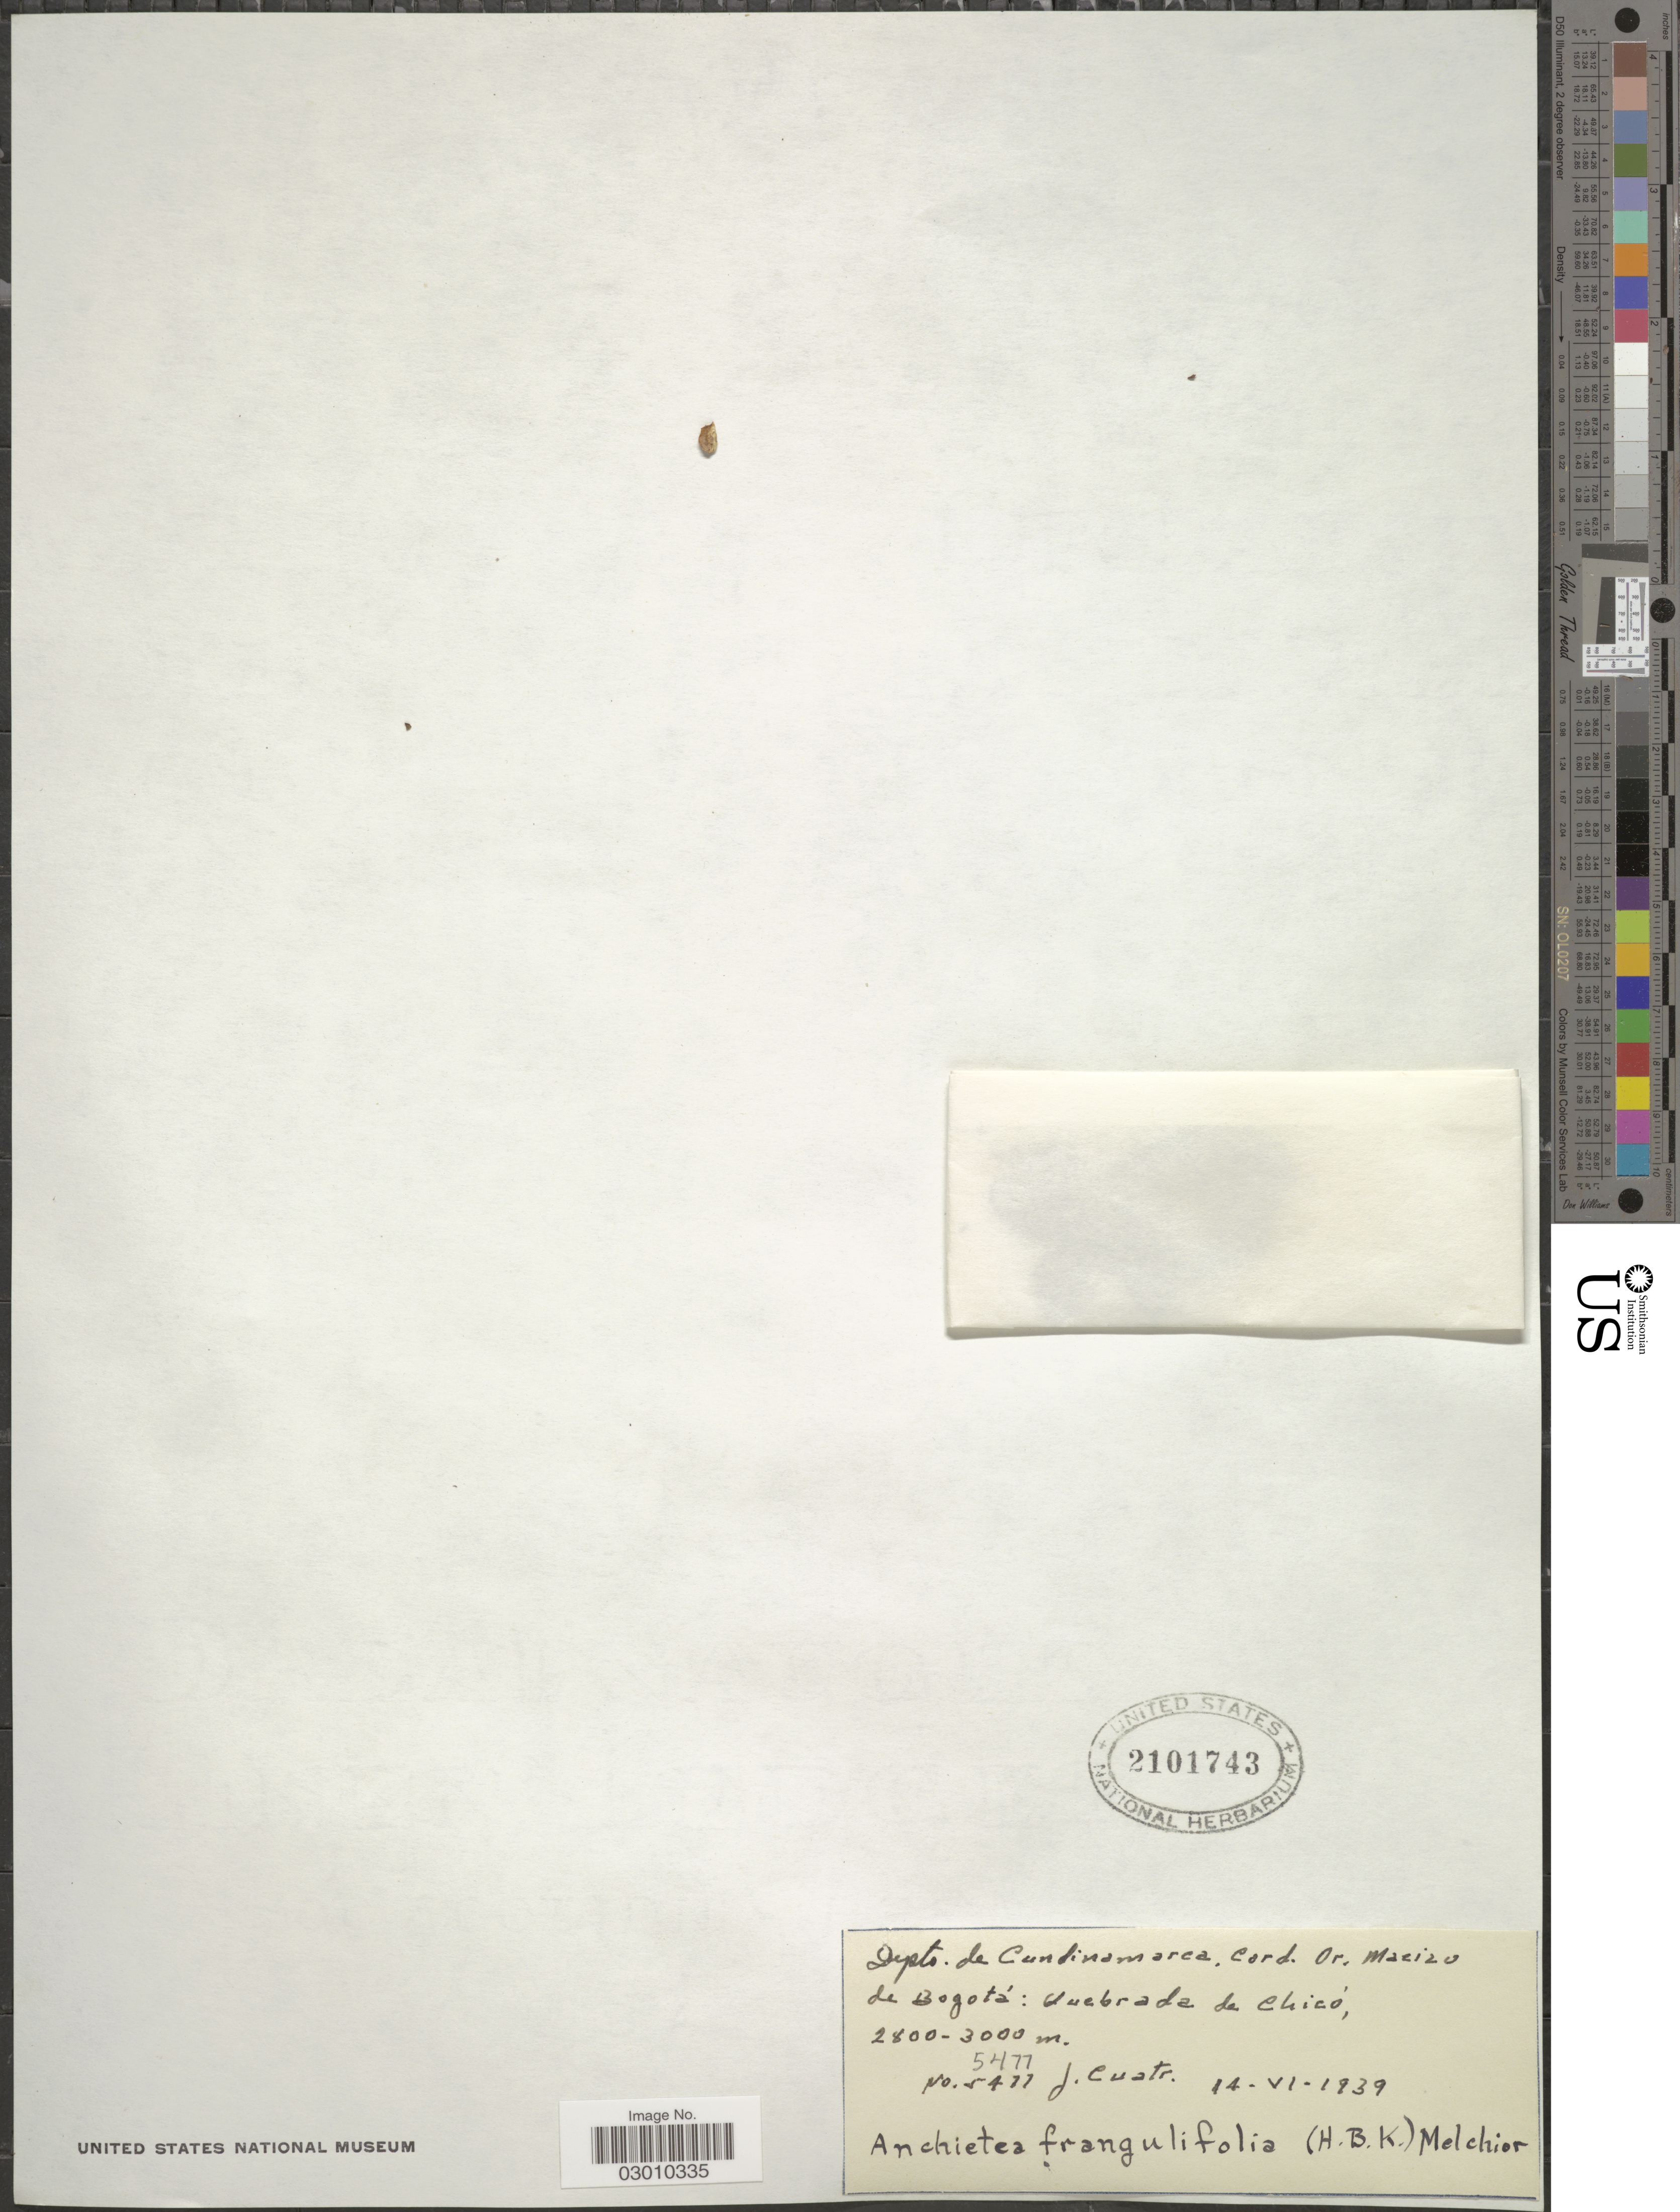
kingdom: Plantae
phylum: Tracheophyta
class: Magnoliopsida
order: Malpighiales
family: Violaceae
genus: Anchietea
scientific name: Anchietea frangulaefolia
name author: Melch.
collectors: J. Cuatrecasas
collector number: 5477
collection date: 1939-06-14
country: Colombia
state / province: Cundinamarca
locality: Depto. de Cundinamarca. Cord. Or. Macizo de Bogotá: Quebrada de Chicó.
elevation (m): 2800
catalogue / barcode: US 2101743